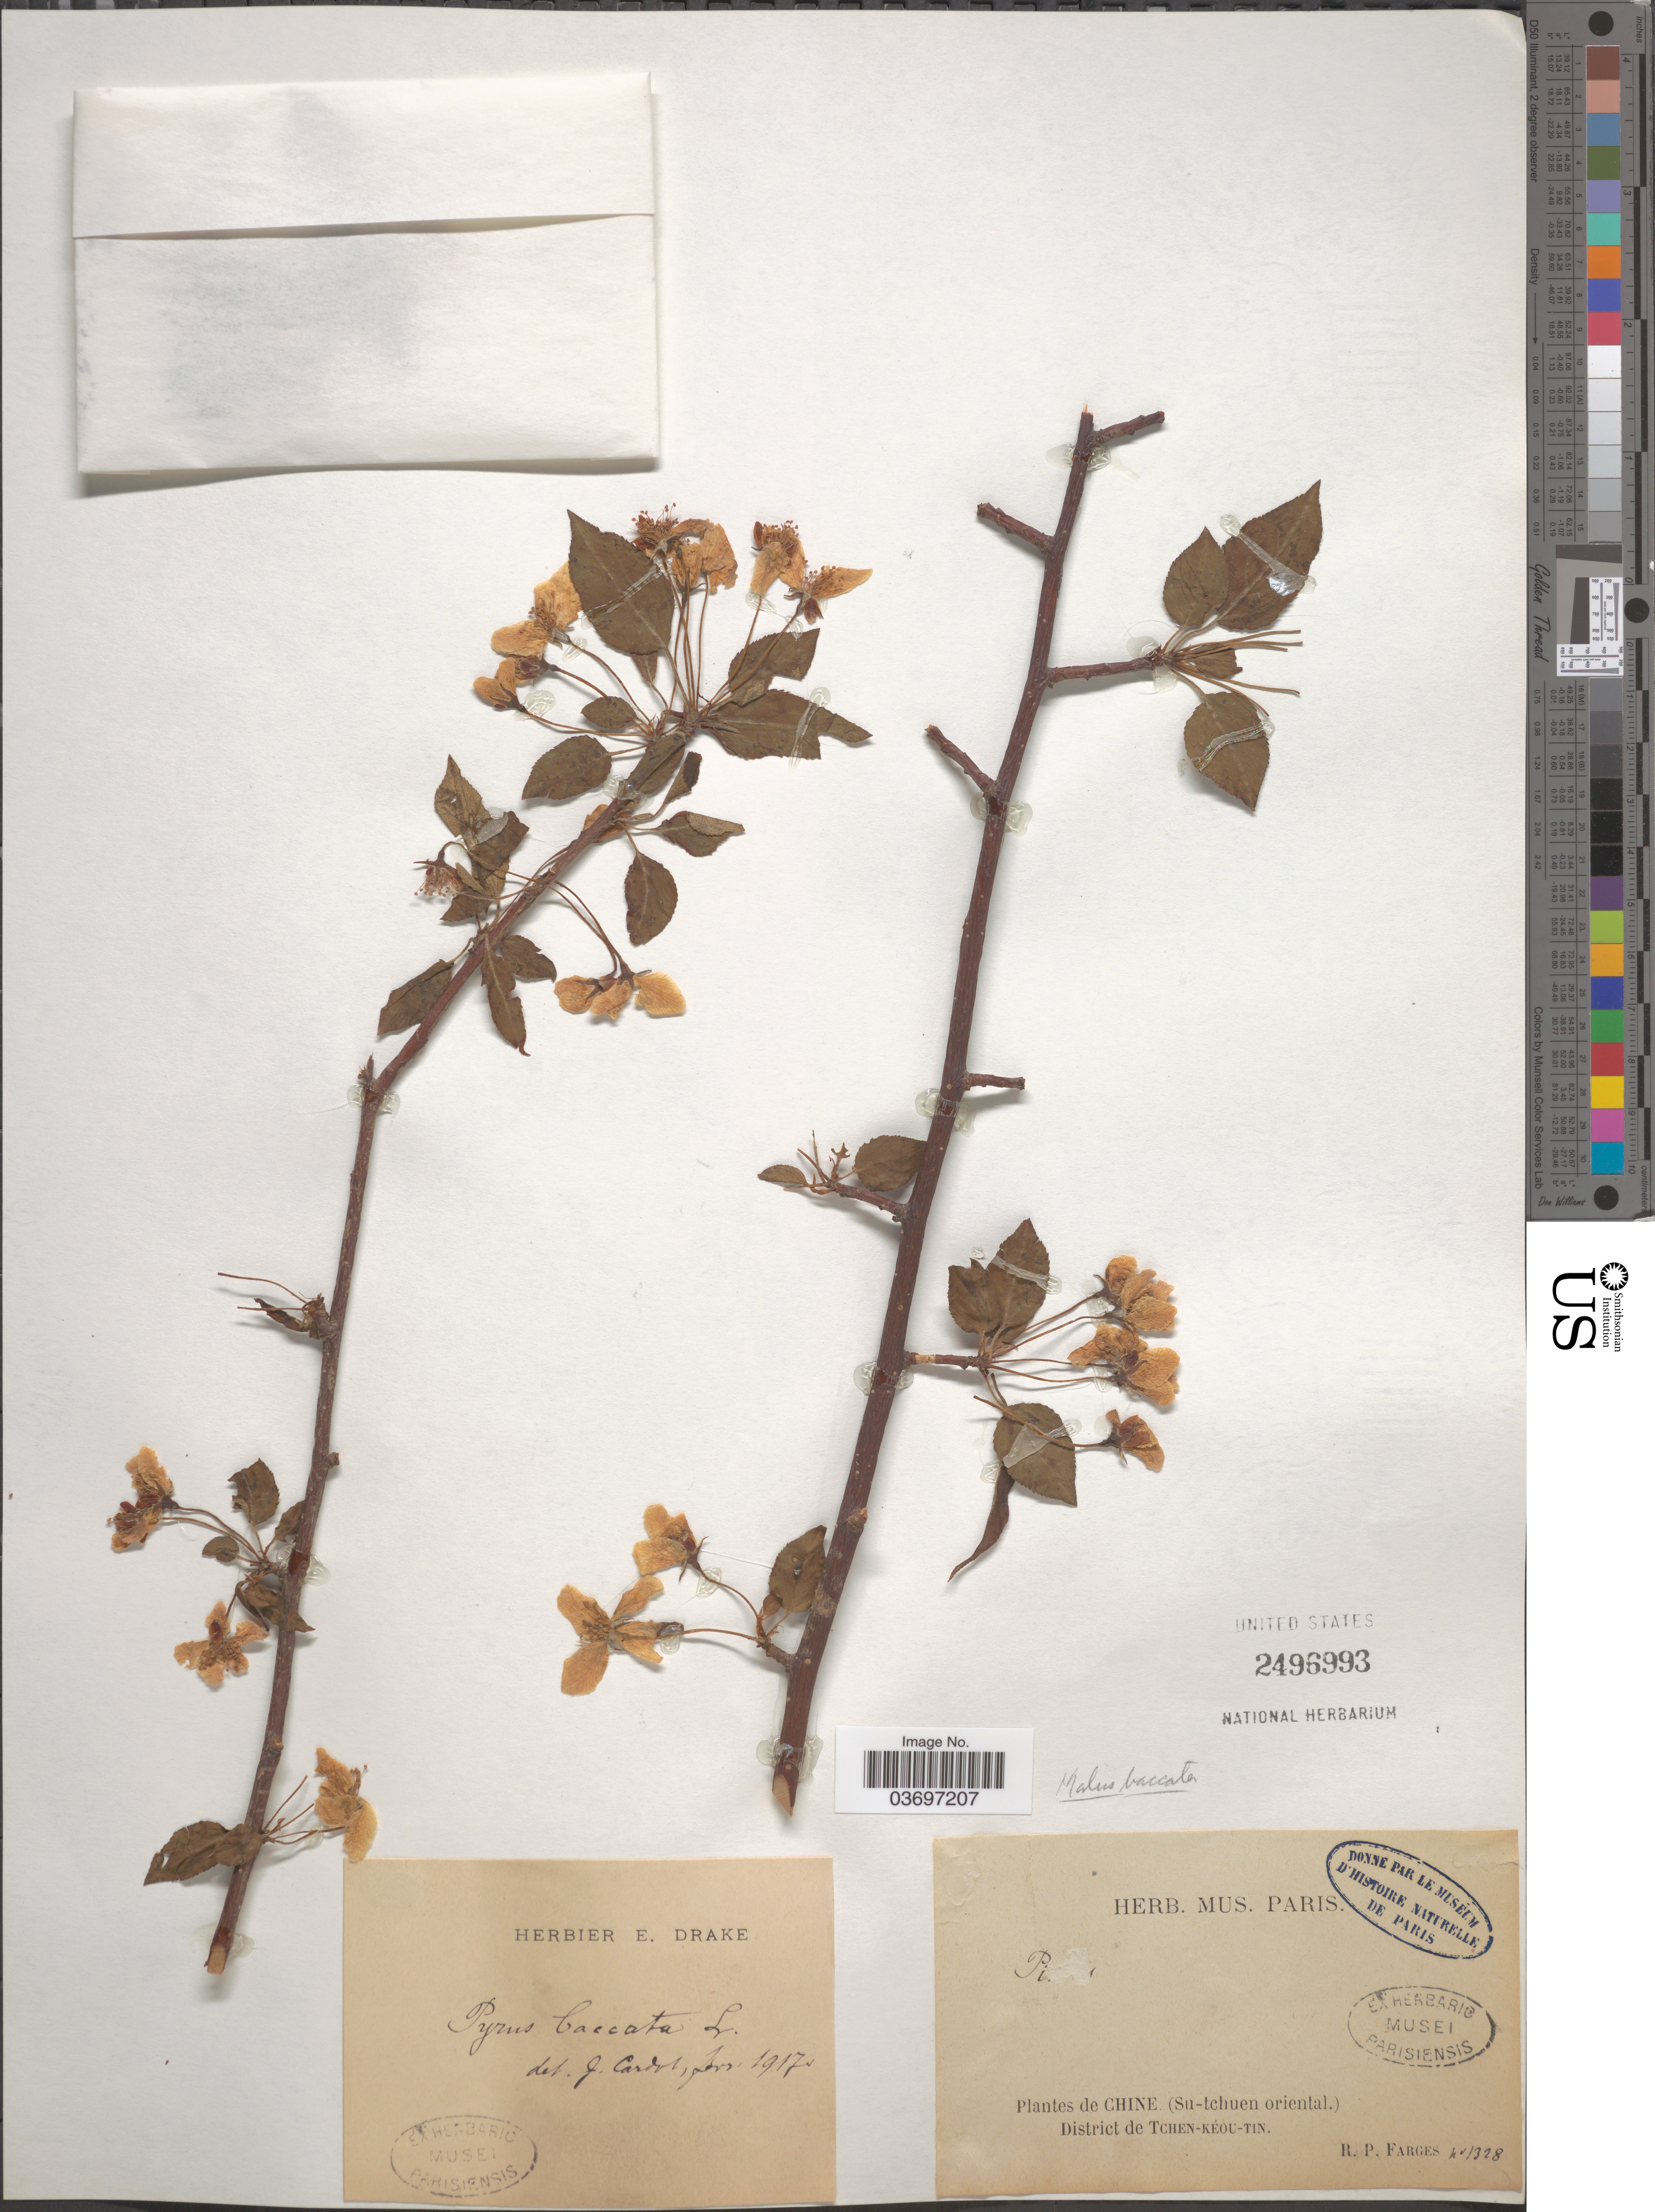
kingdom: Plantae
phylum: Tracheophyta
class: Magnoliopsida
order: Rosales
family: Rosaceae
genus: Malus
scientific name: Malus baccata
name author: (L.) Borkh.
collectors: R. Farges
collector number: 1328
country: China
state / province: Sichuan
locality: (Su-tchuen oriental). District de Tchen-Kéou-Tin.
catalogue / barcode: US 2496993